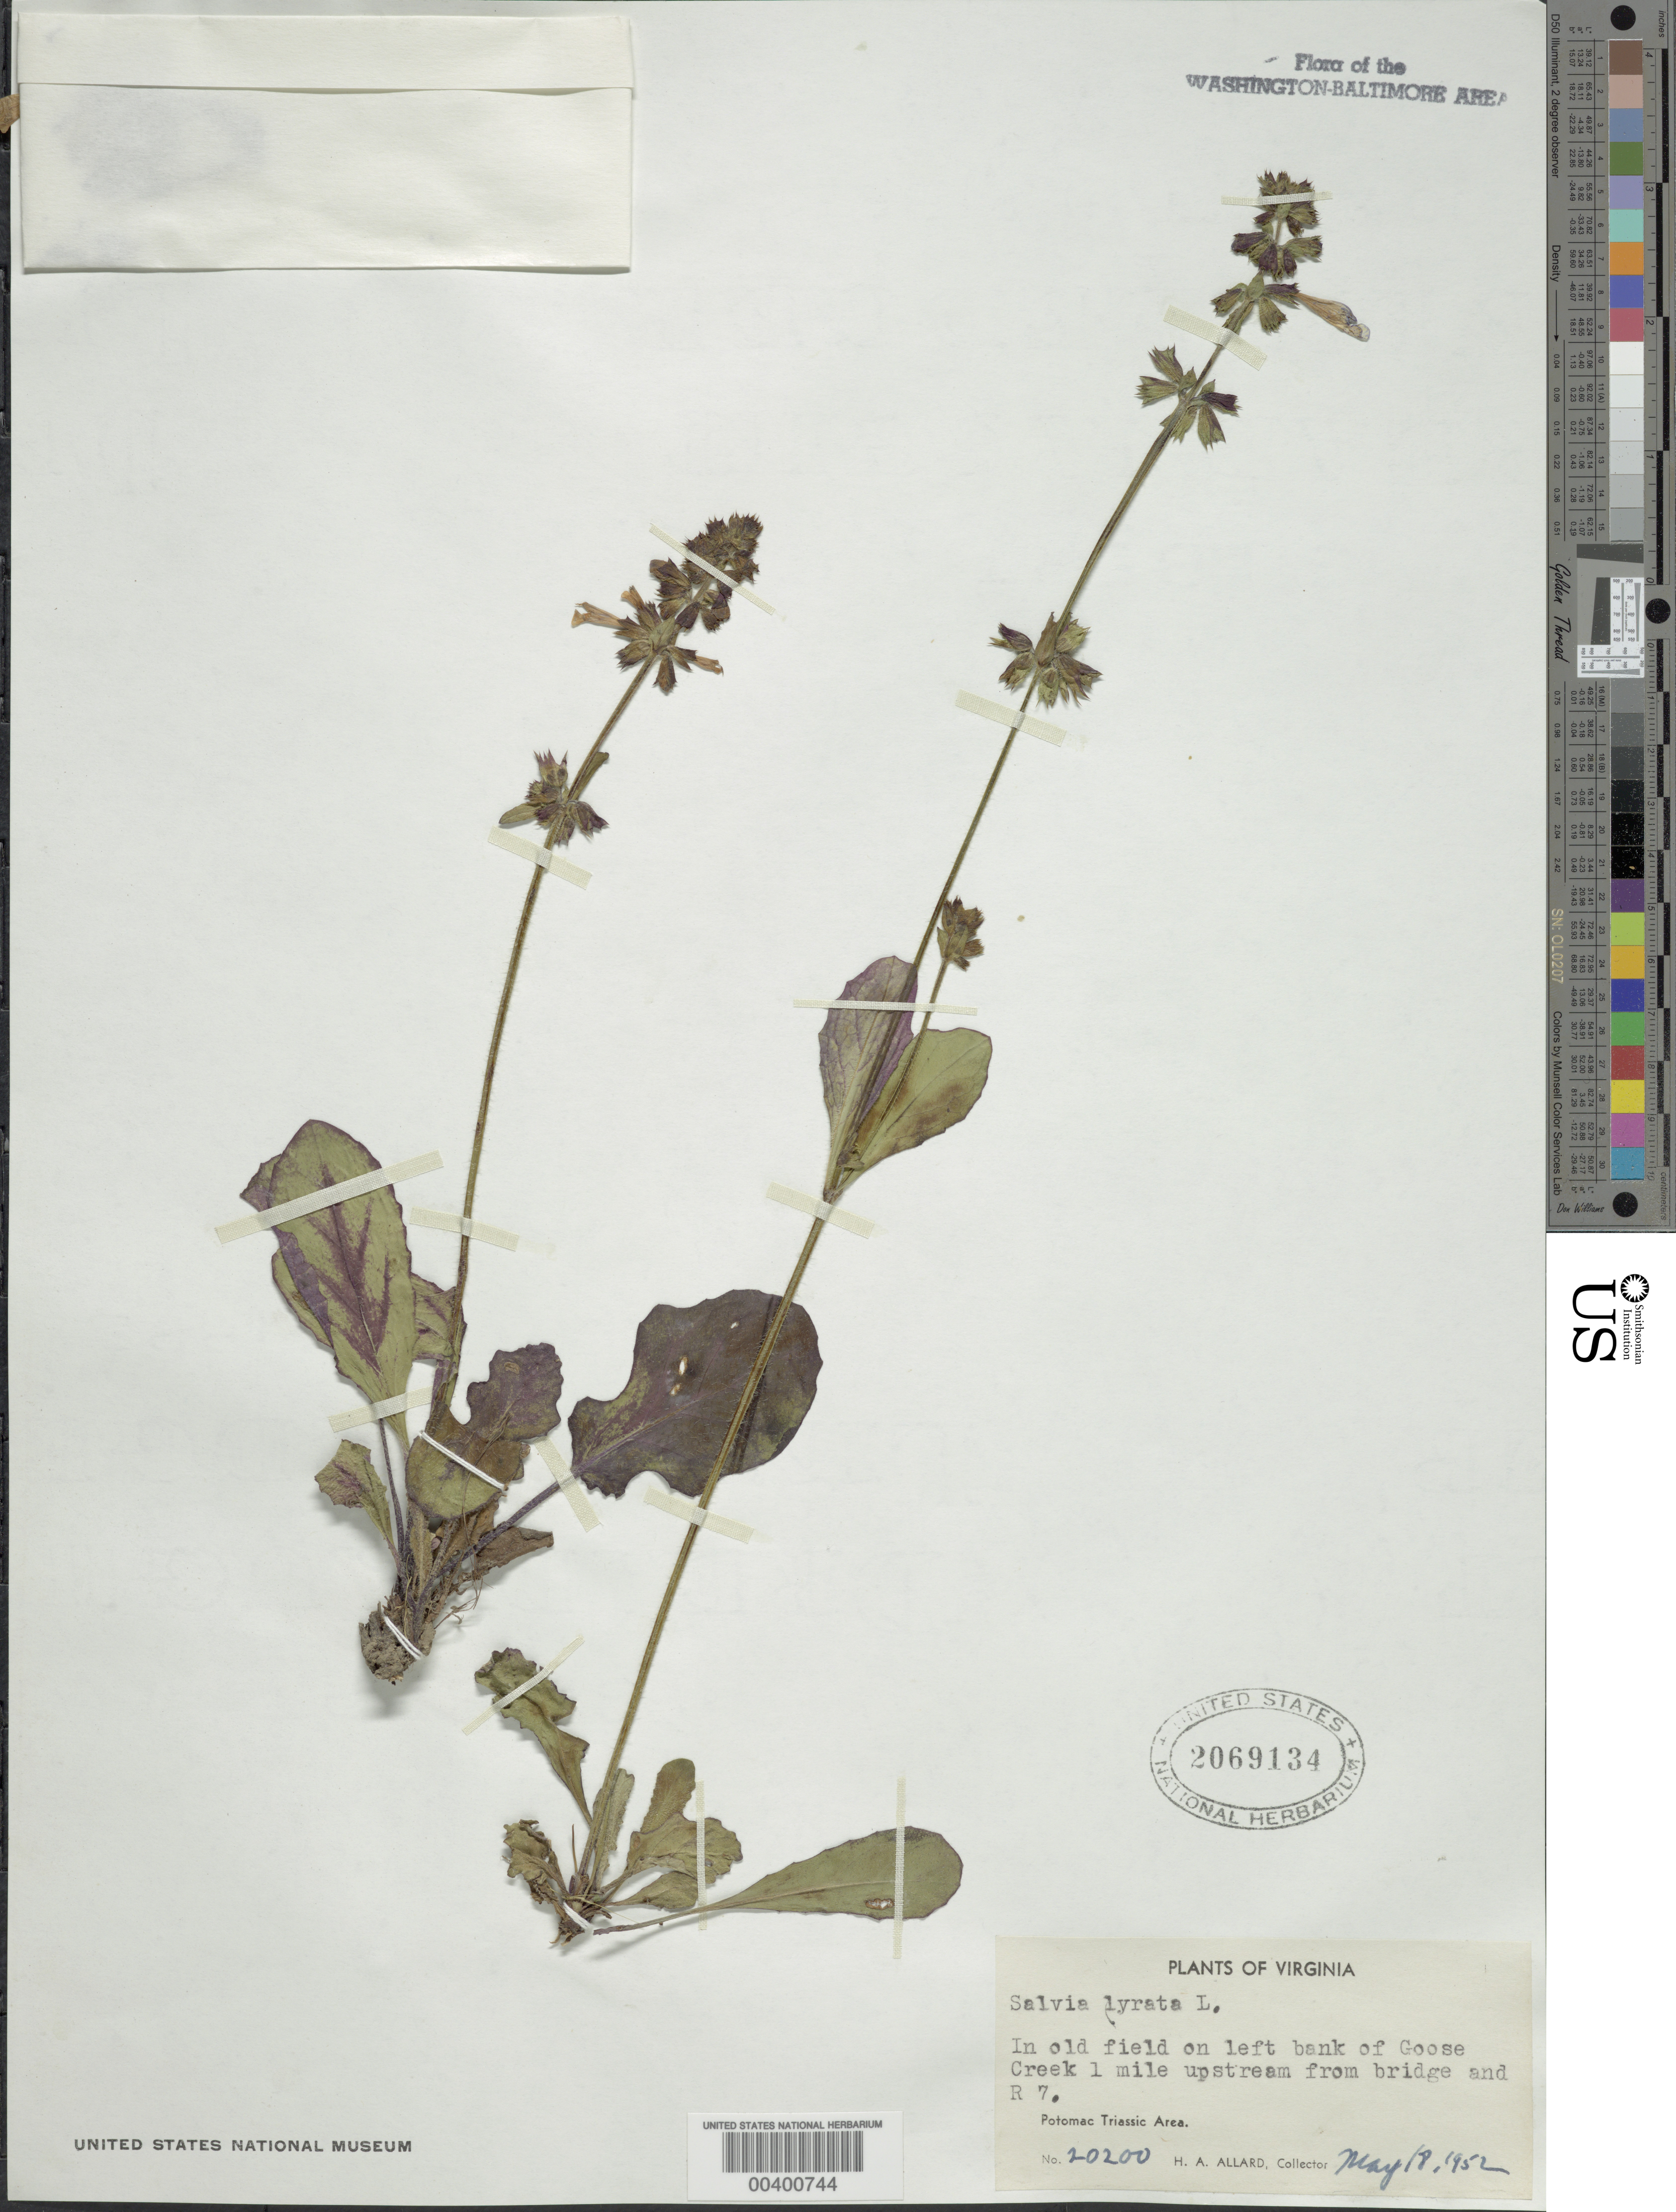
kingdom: Plantae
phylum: Tracheophyta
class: Magnoliopsida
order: Lamiales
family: Lamiaceae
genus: Salvia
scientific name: Salvia lyrata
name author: L.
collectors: H. A. Allard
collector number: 20200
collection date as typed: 18 May 1952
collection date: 1952-05-18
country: United States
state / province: Virginia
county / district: Loudoun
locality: Upstream from Route 7 on Goose Creek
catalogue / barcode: US 2069134